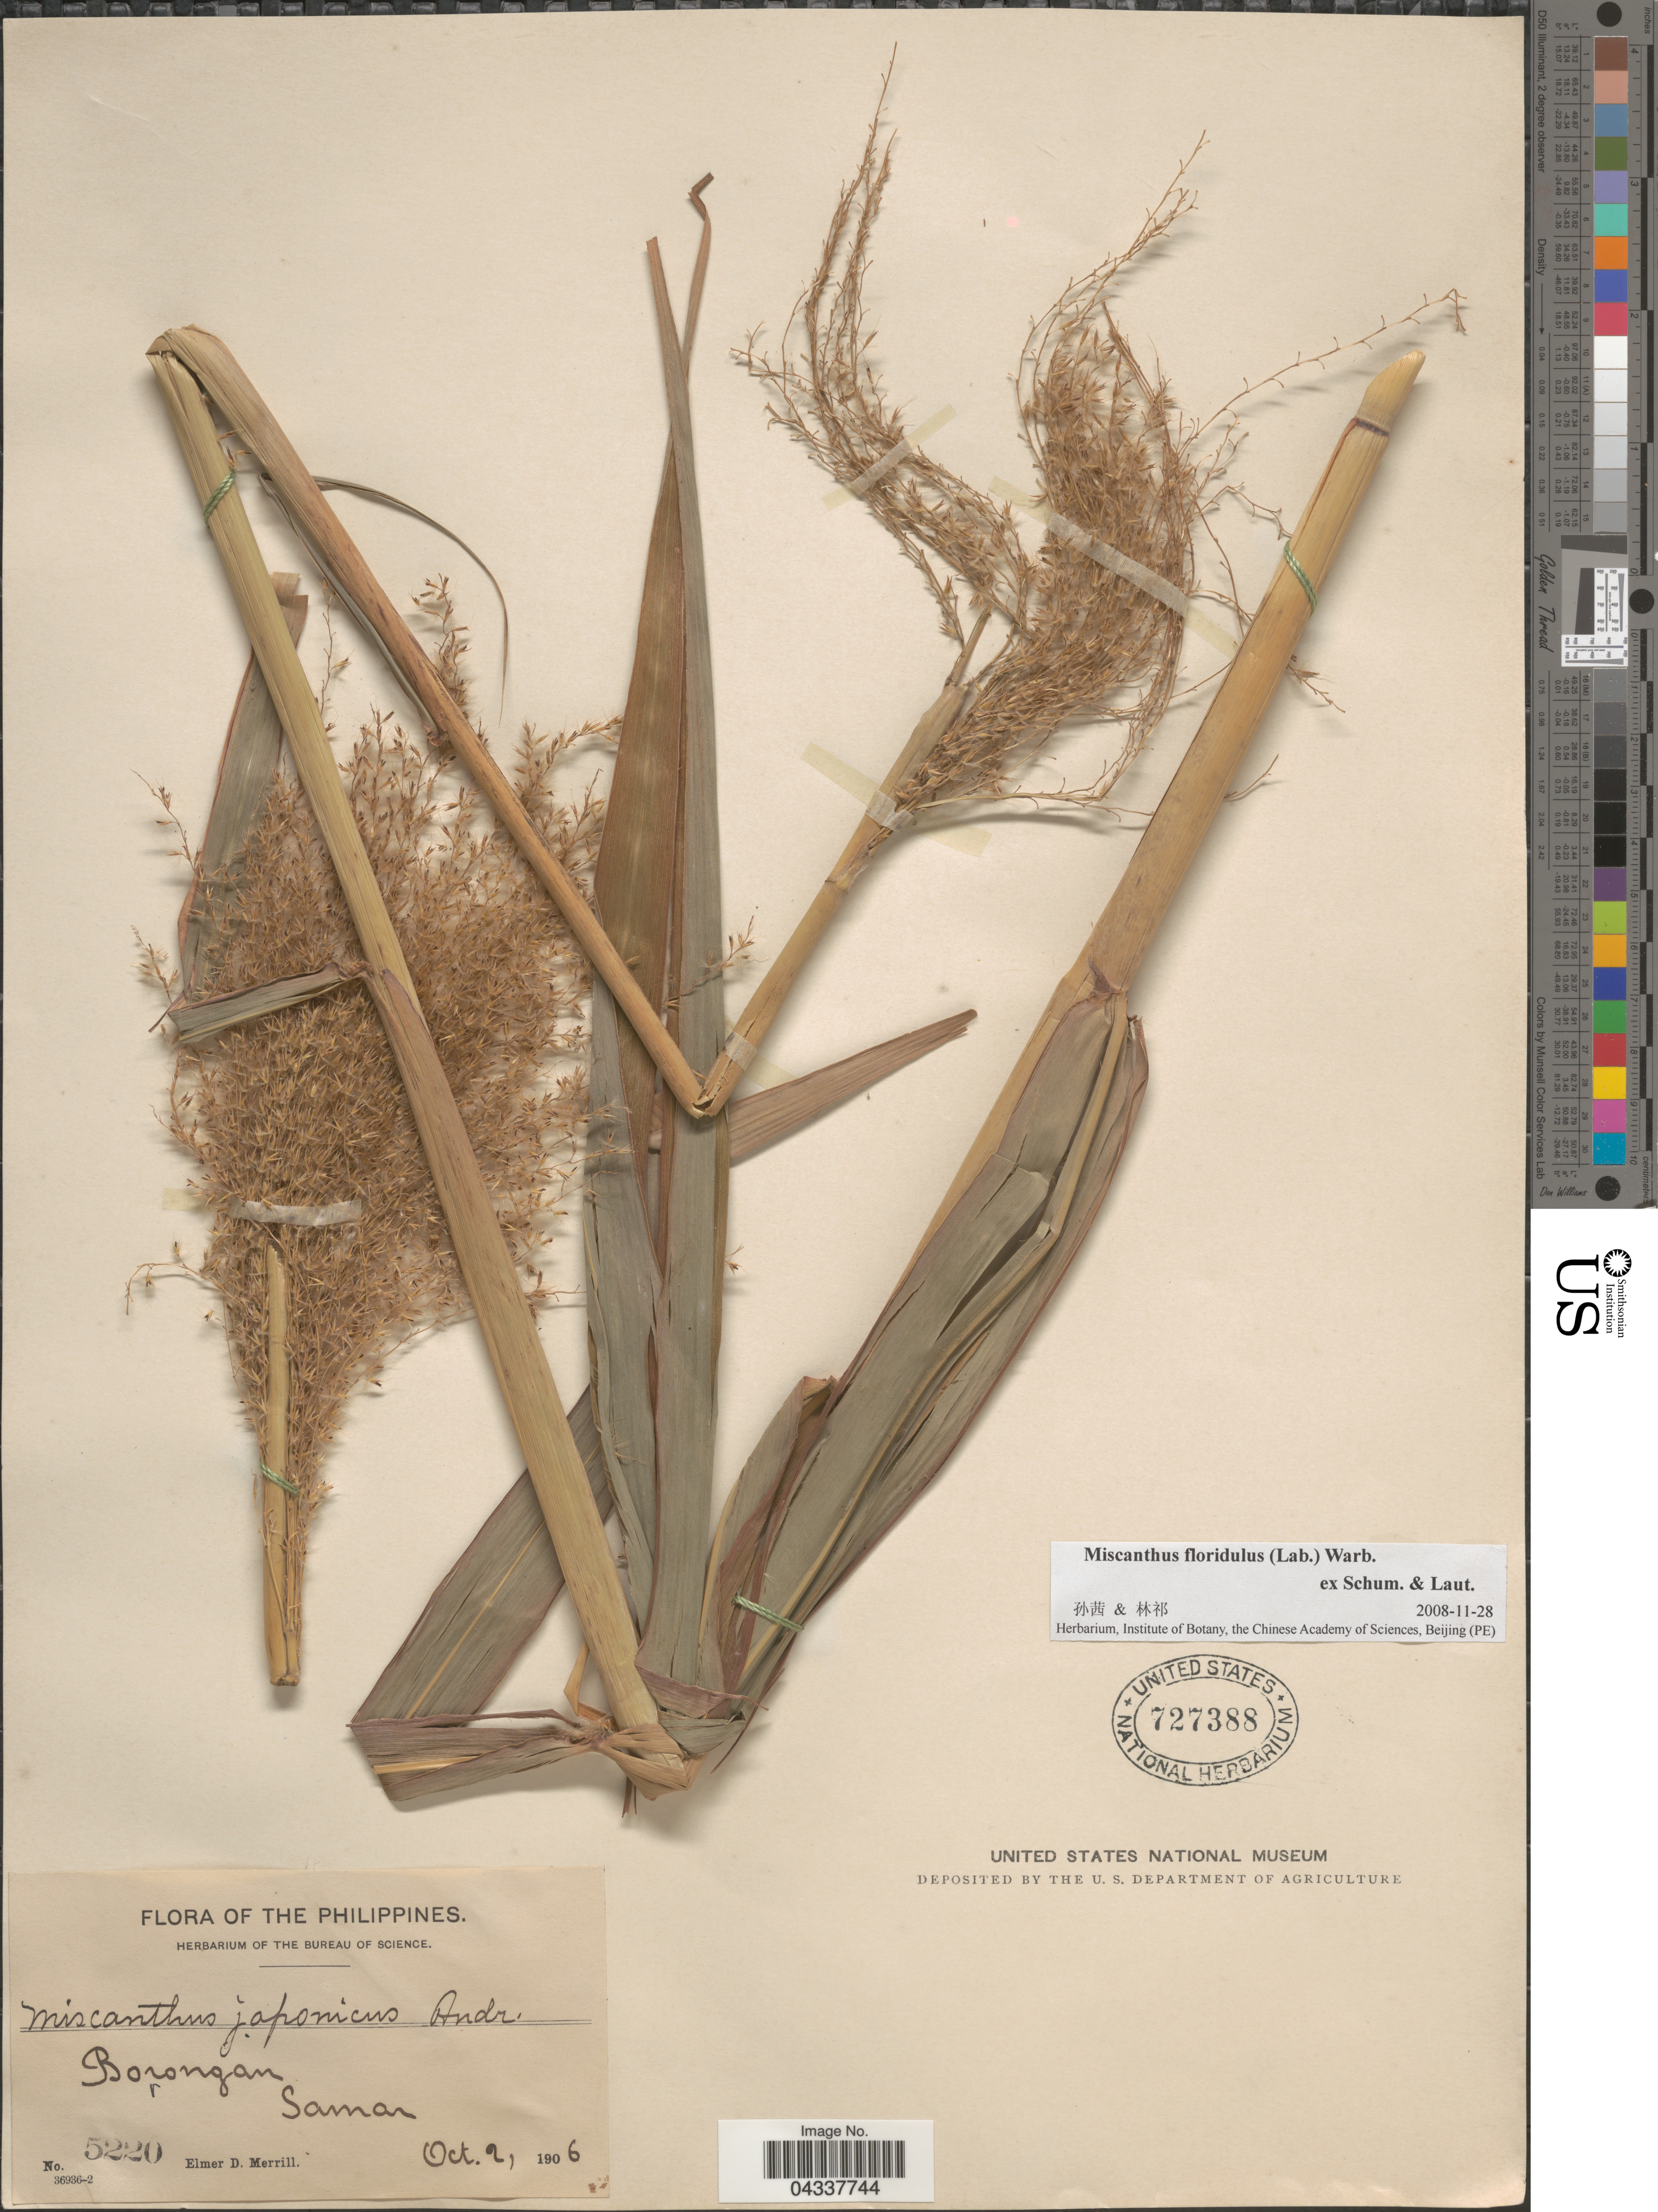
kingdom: Plantae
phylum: Tracheophyta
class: Liliopsida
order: Poales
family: Poaceae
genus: Miscanthus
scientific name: Miscanthus floridulus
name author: (Labill.) Warb.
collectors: E. D. Merrill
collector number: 5220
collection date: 1906-10-02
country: Philippines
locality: Borongan. Samar.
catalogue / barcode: US 727388